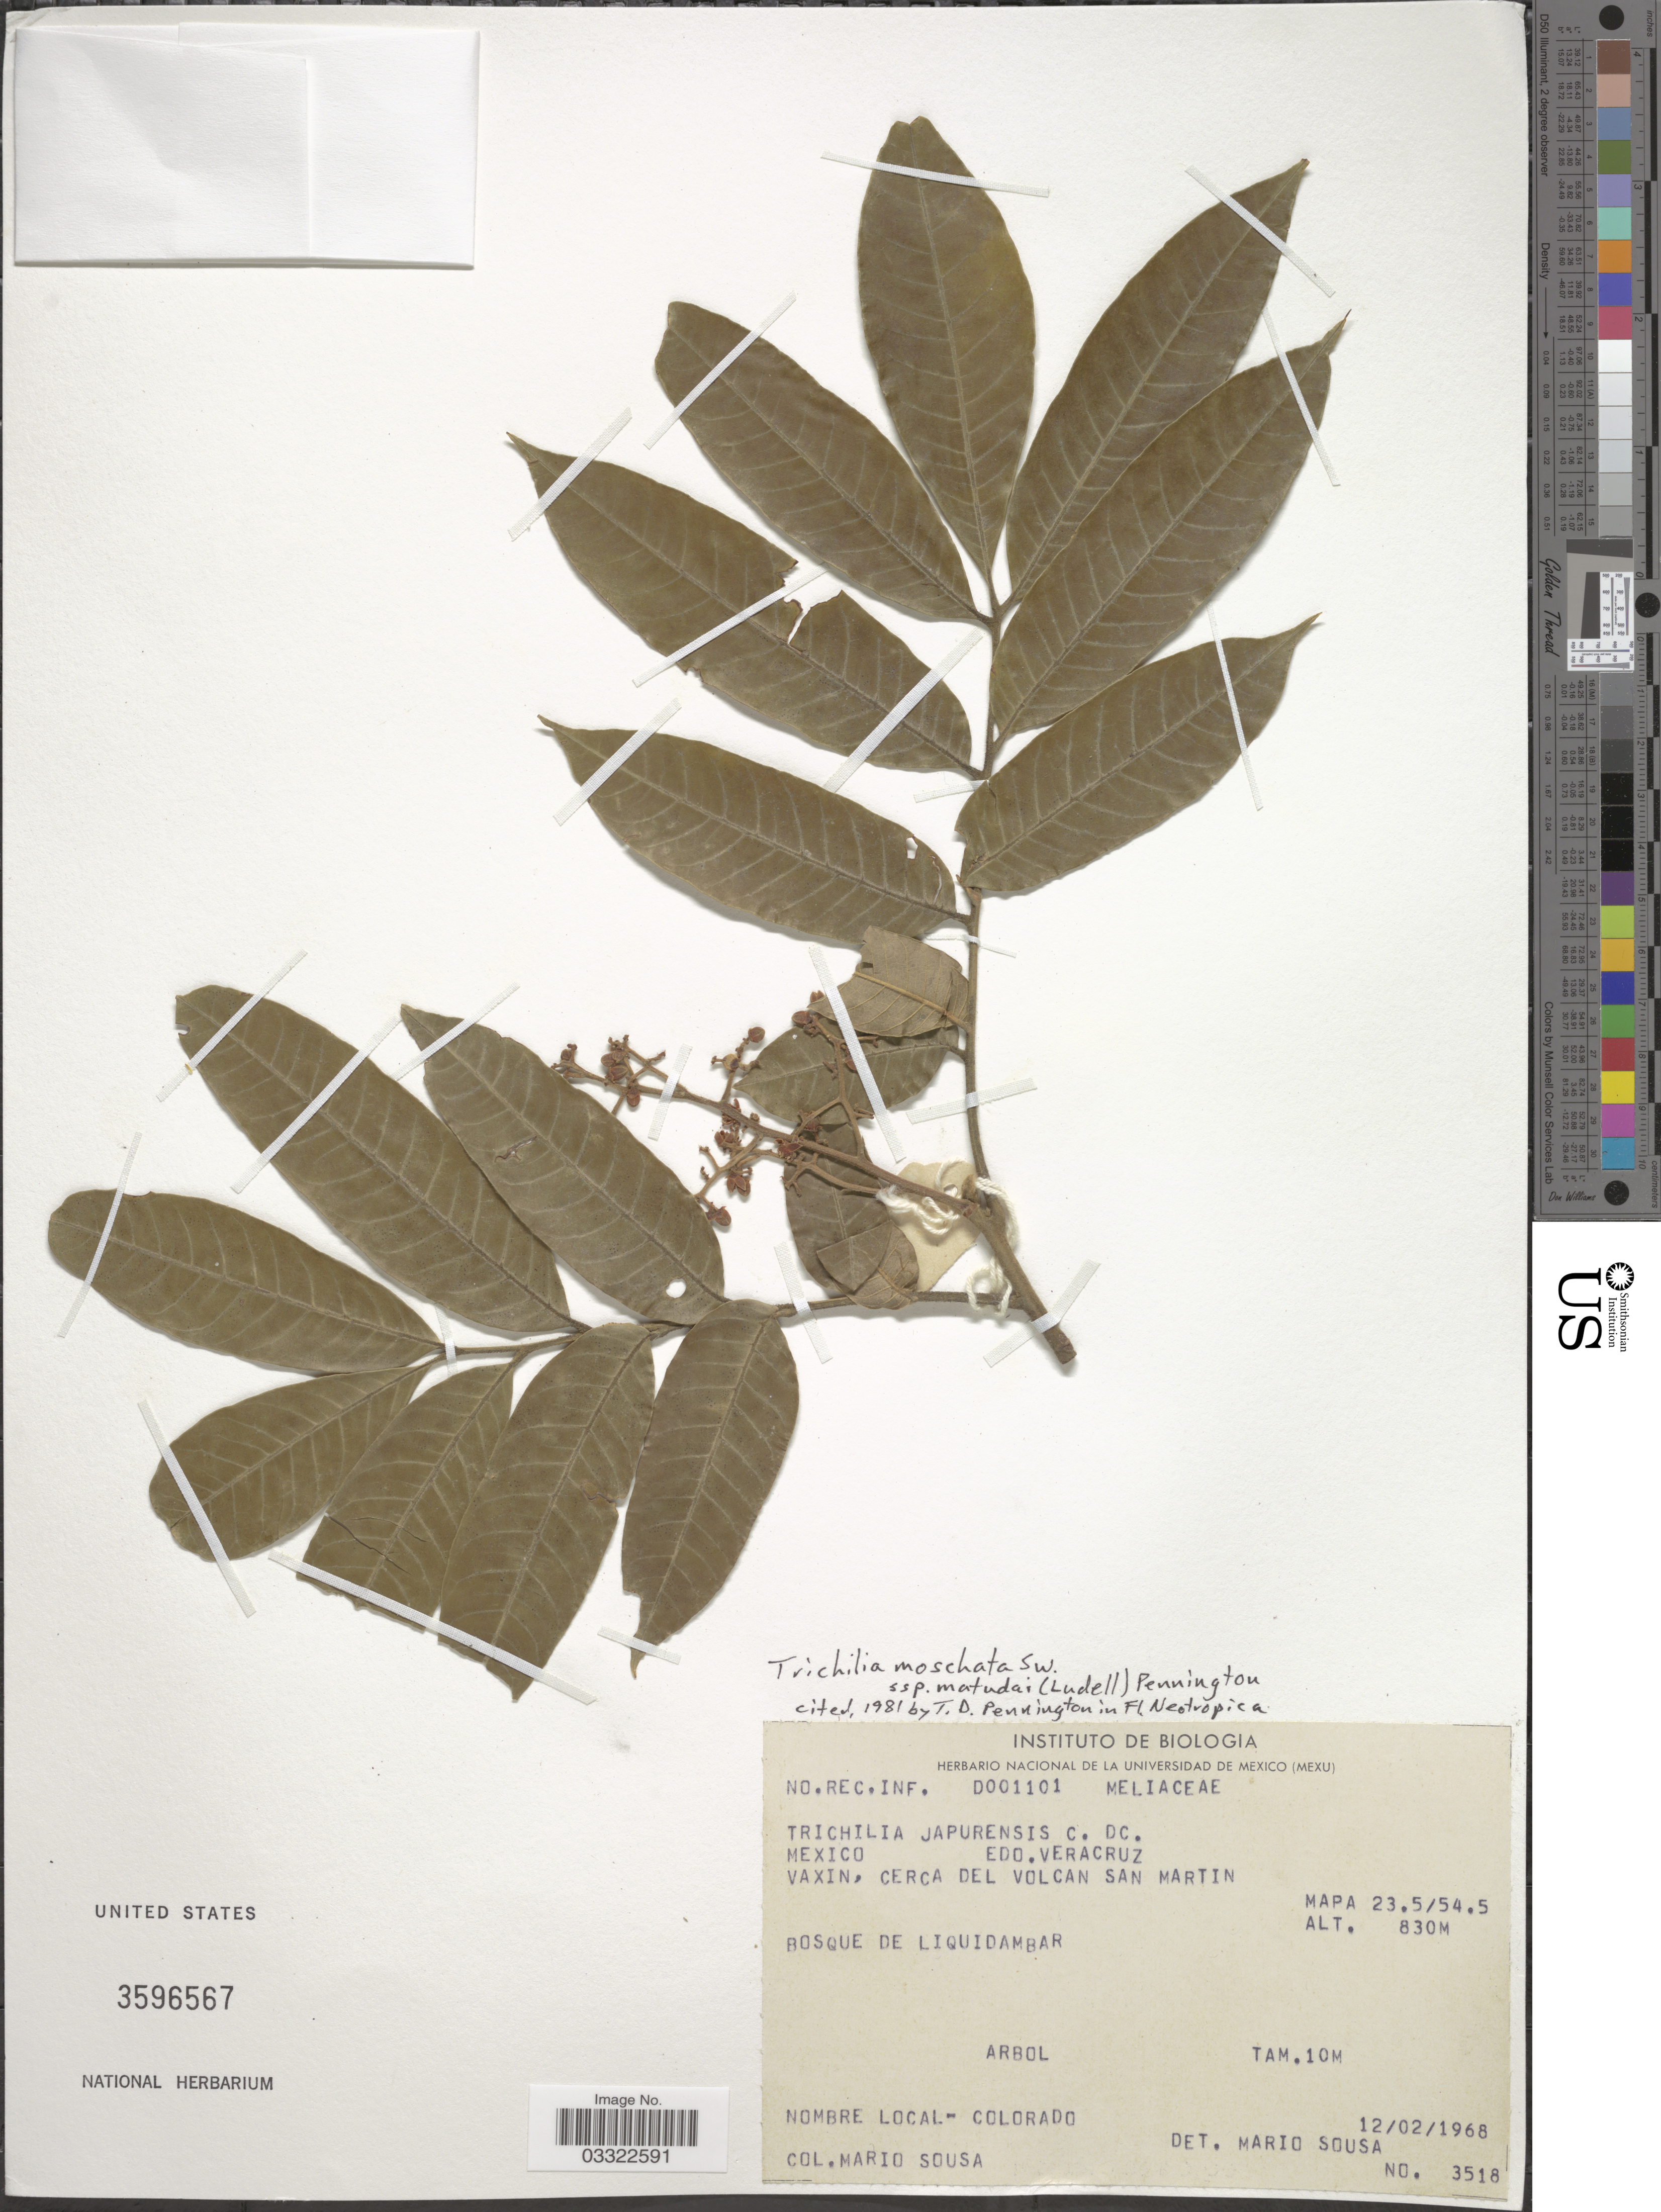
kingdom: Plantae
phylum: Tracheophyta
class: Magnoliopsida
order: Sapindales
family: Meliaceae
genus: Trichilia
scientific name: Trichilia moschata subsp. matudae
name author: (Lundell) T.D. Penn.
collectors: M. Sousa S.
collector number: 3518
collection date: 1968-02-12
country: Mexico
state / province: Veracruz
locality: Edo. Veracruz. Vaxin, cerca del Volcan San Martin. Mapa 23.5/54.5.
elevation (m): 830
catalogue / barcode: US 3596567